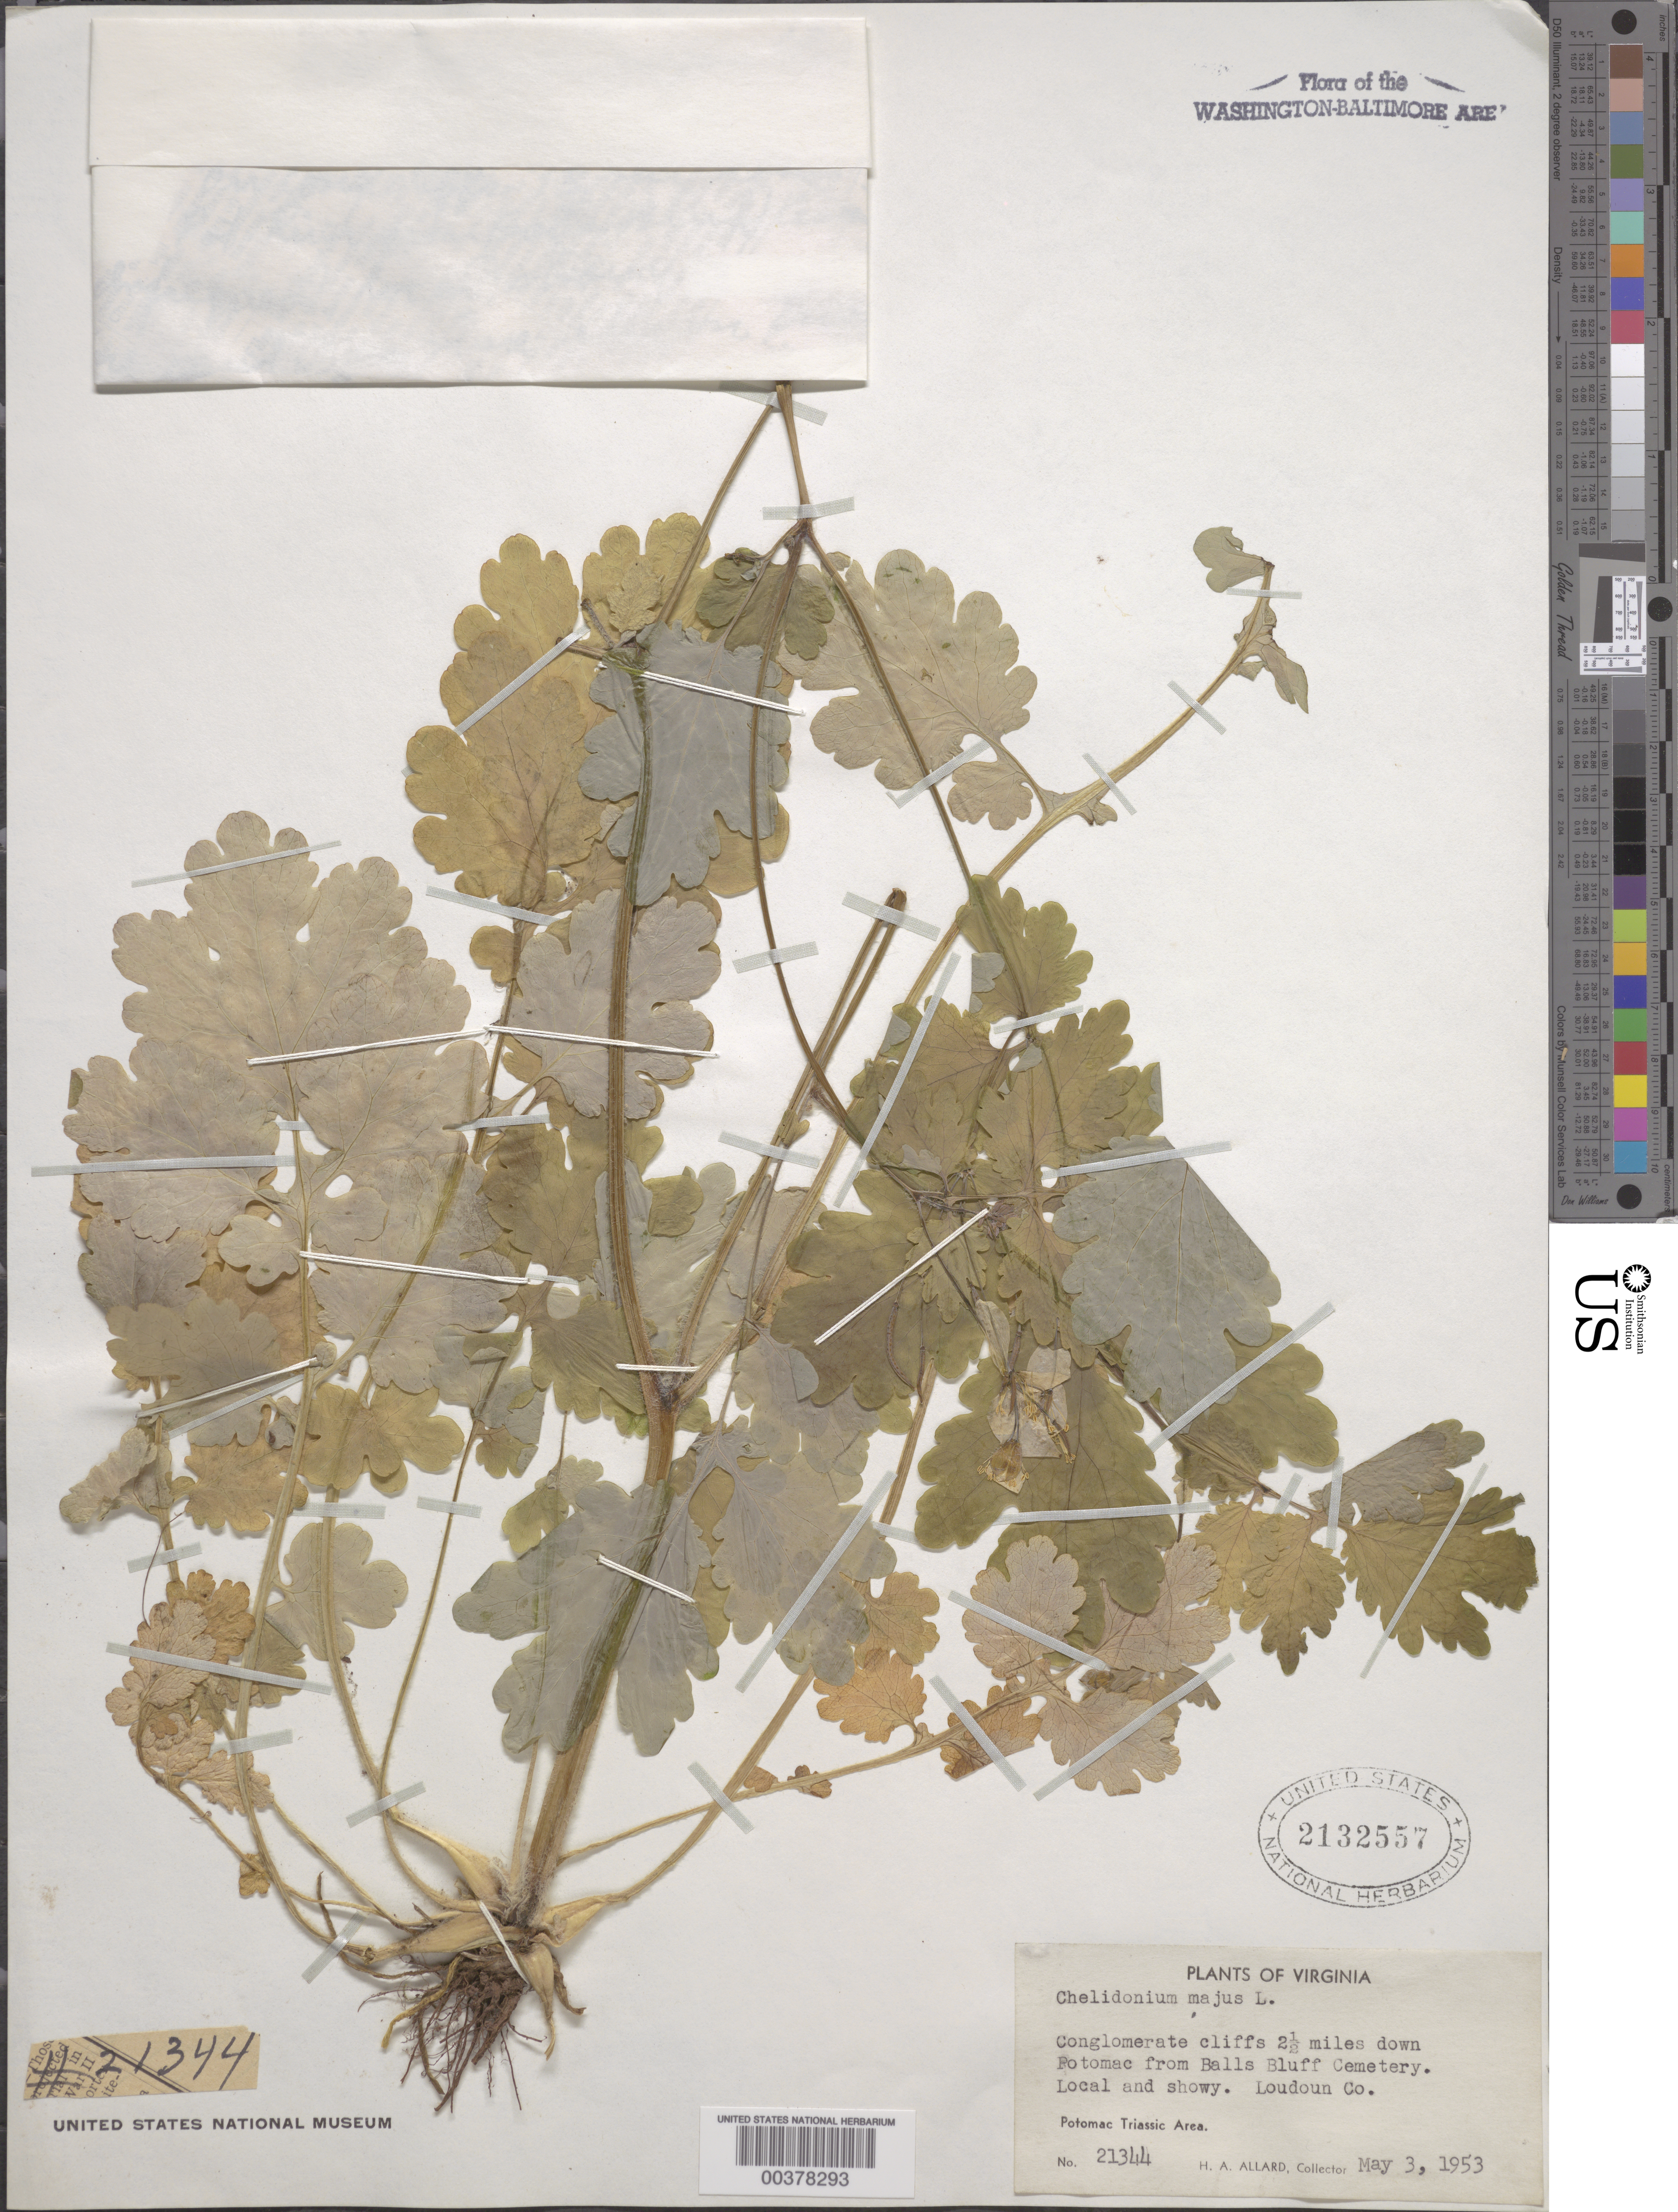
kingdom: Plantae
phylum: Tracheophyta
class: Magnoliopsida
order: Ranunculales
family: Papaveraceae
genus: Chelidonium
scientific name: Chelidonium majus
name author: L.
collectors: H. A. Allard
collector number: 21344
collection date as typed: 03 May 1953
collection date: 1953-05-03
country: United States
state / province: Virginia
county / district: Loudoun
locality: Downstream from Balls Bluff Cemetery on Potomac River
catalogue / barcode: US 2132557